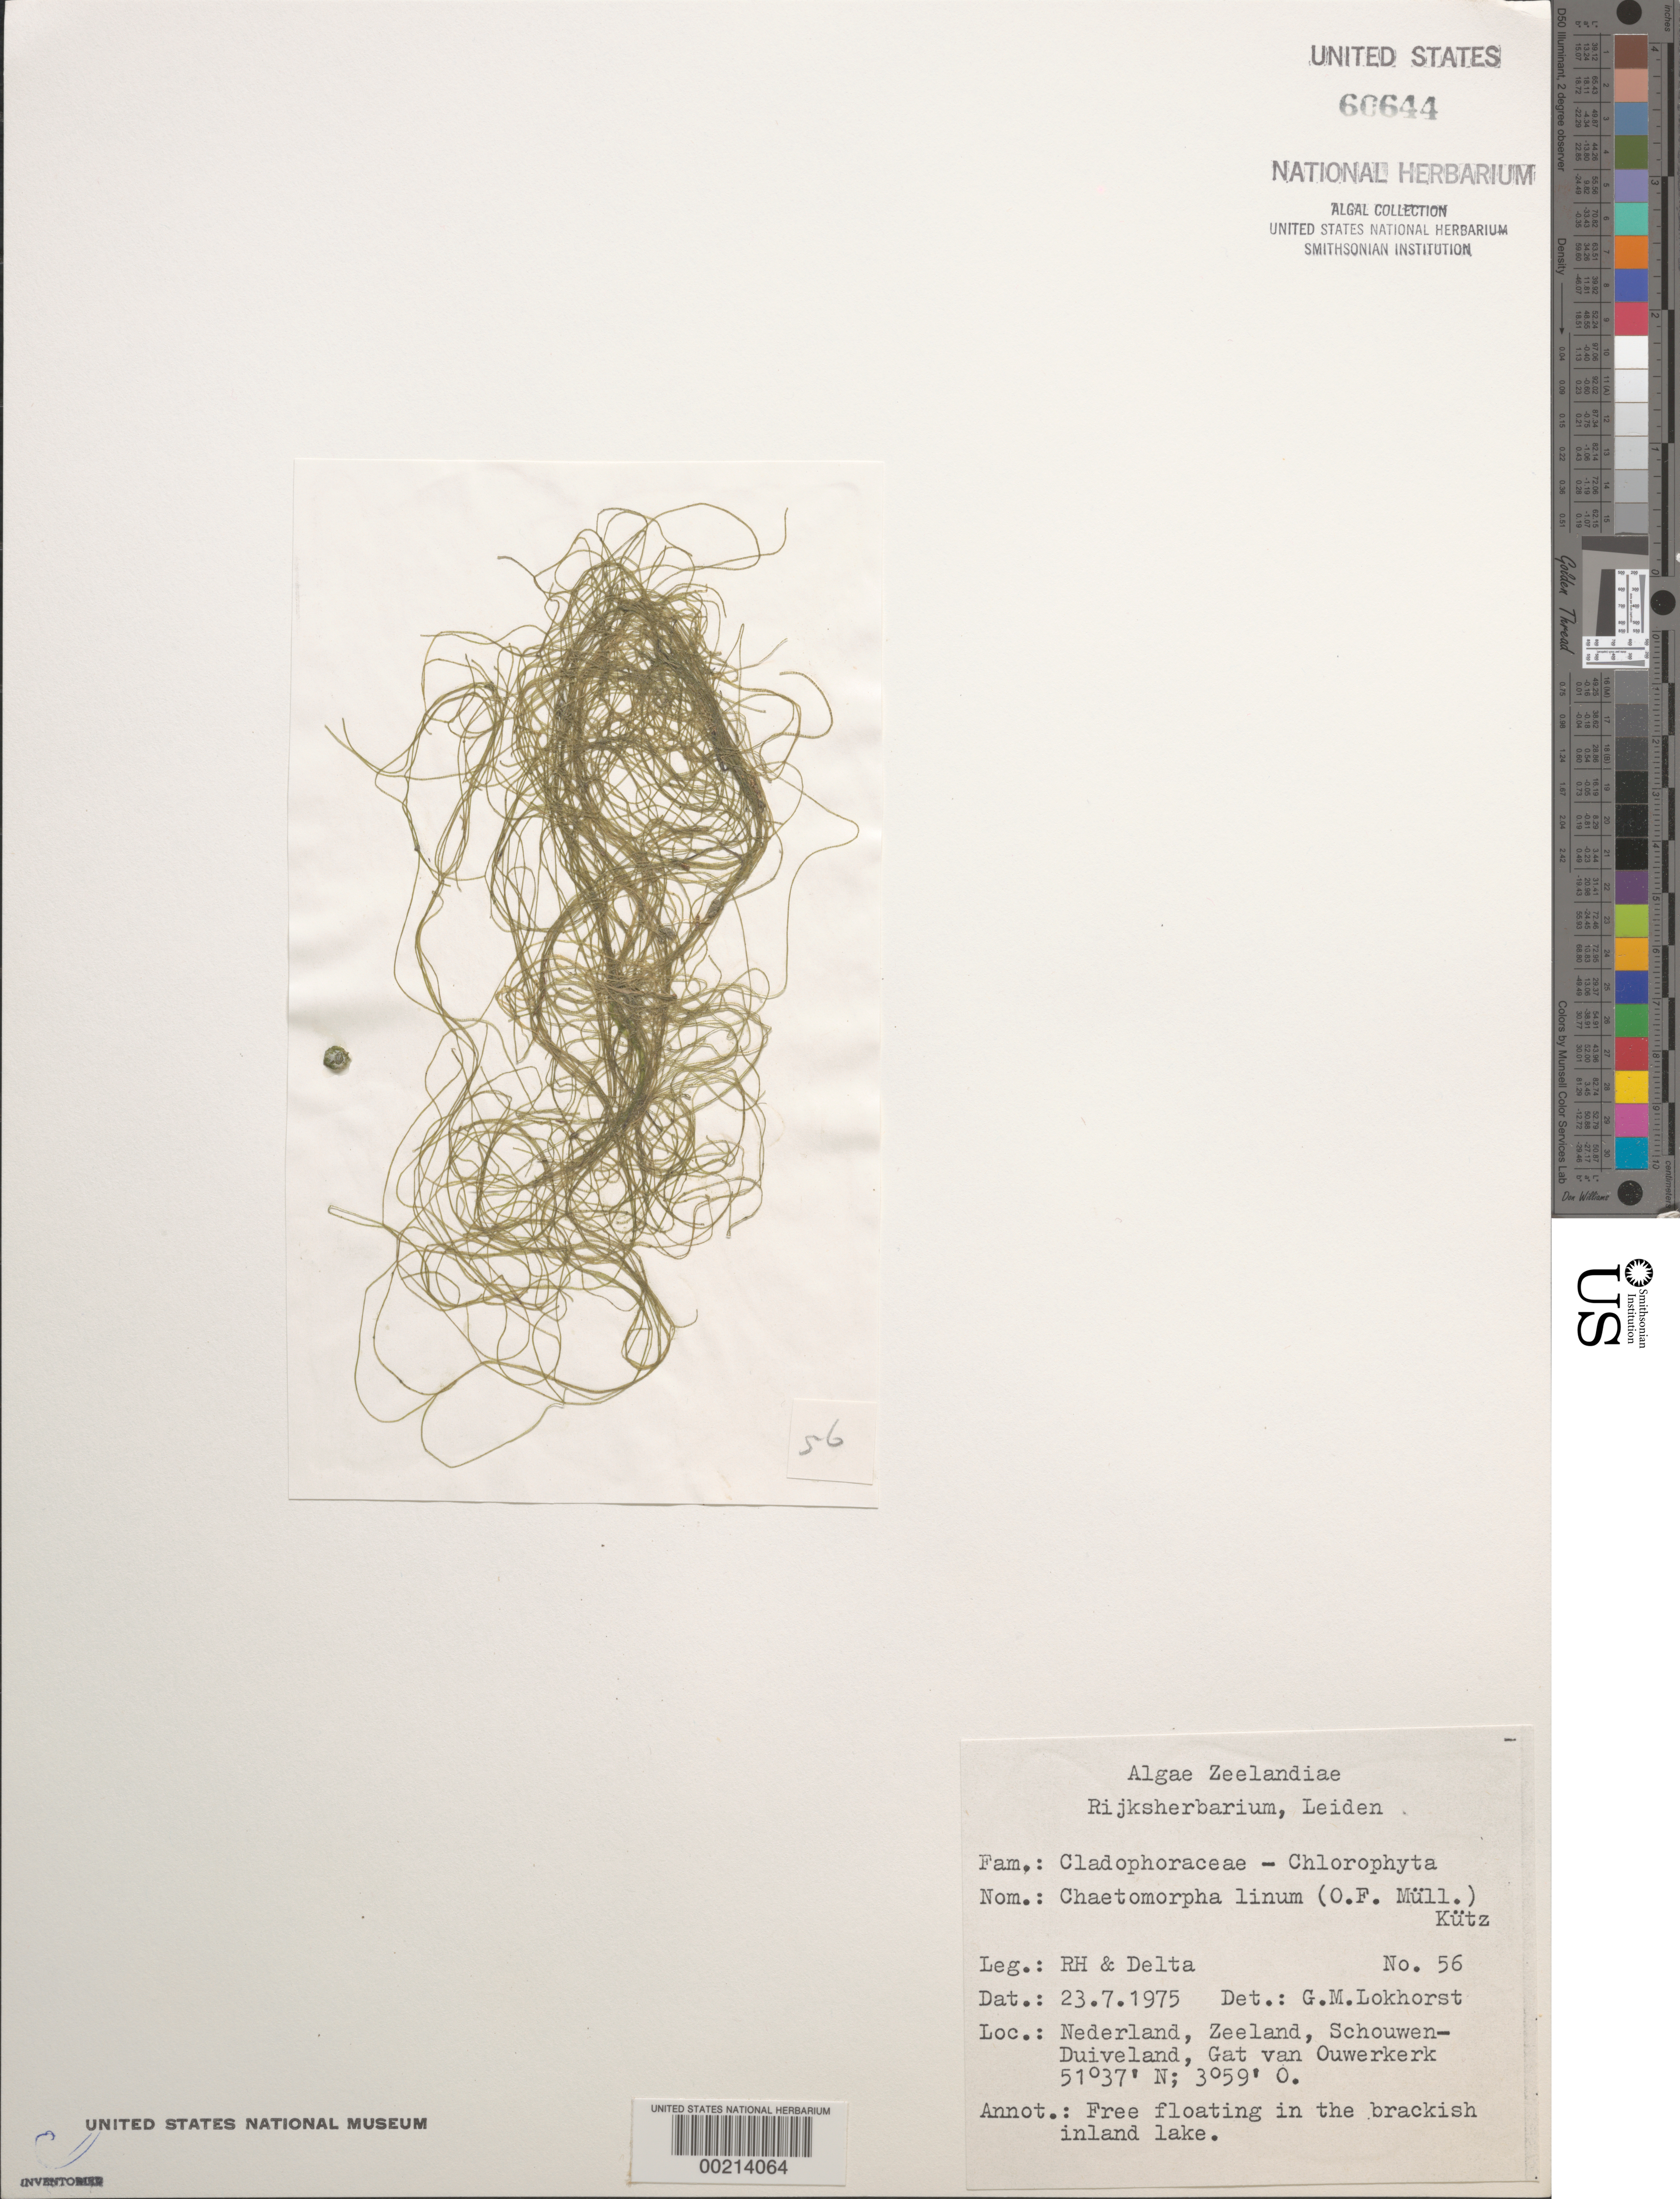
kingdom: Plantae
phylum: Chlorophyta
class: Ulvophyceae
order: Cladophorales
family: Cladophoraceae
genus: Chaetomorpha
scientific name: Chaetomorpha linum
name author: (O.F. Muell.) Kütz.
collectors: R.H. & Delta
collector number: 56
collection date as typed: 23 Jul 1975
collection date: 1975-07-23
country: Netherlands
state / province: Zeeland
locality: Schouwen-duiveland, gat van ouwerkerk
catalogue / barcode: US 60644